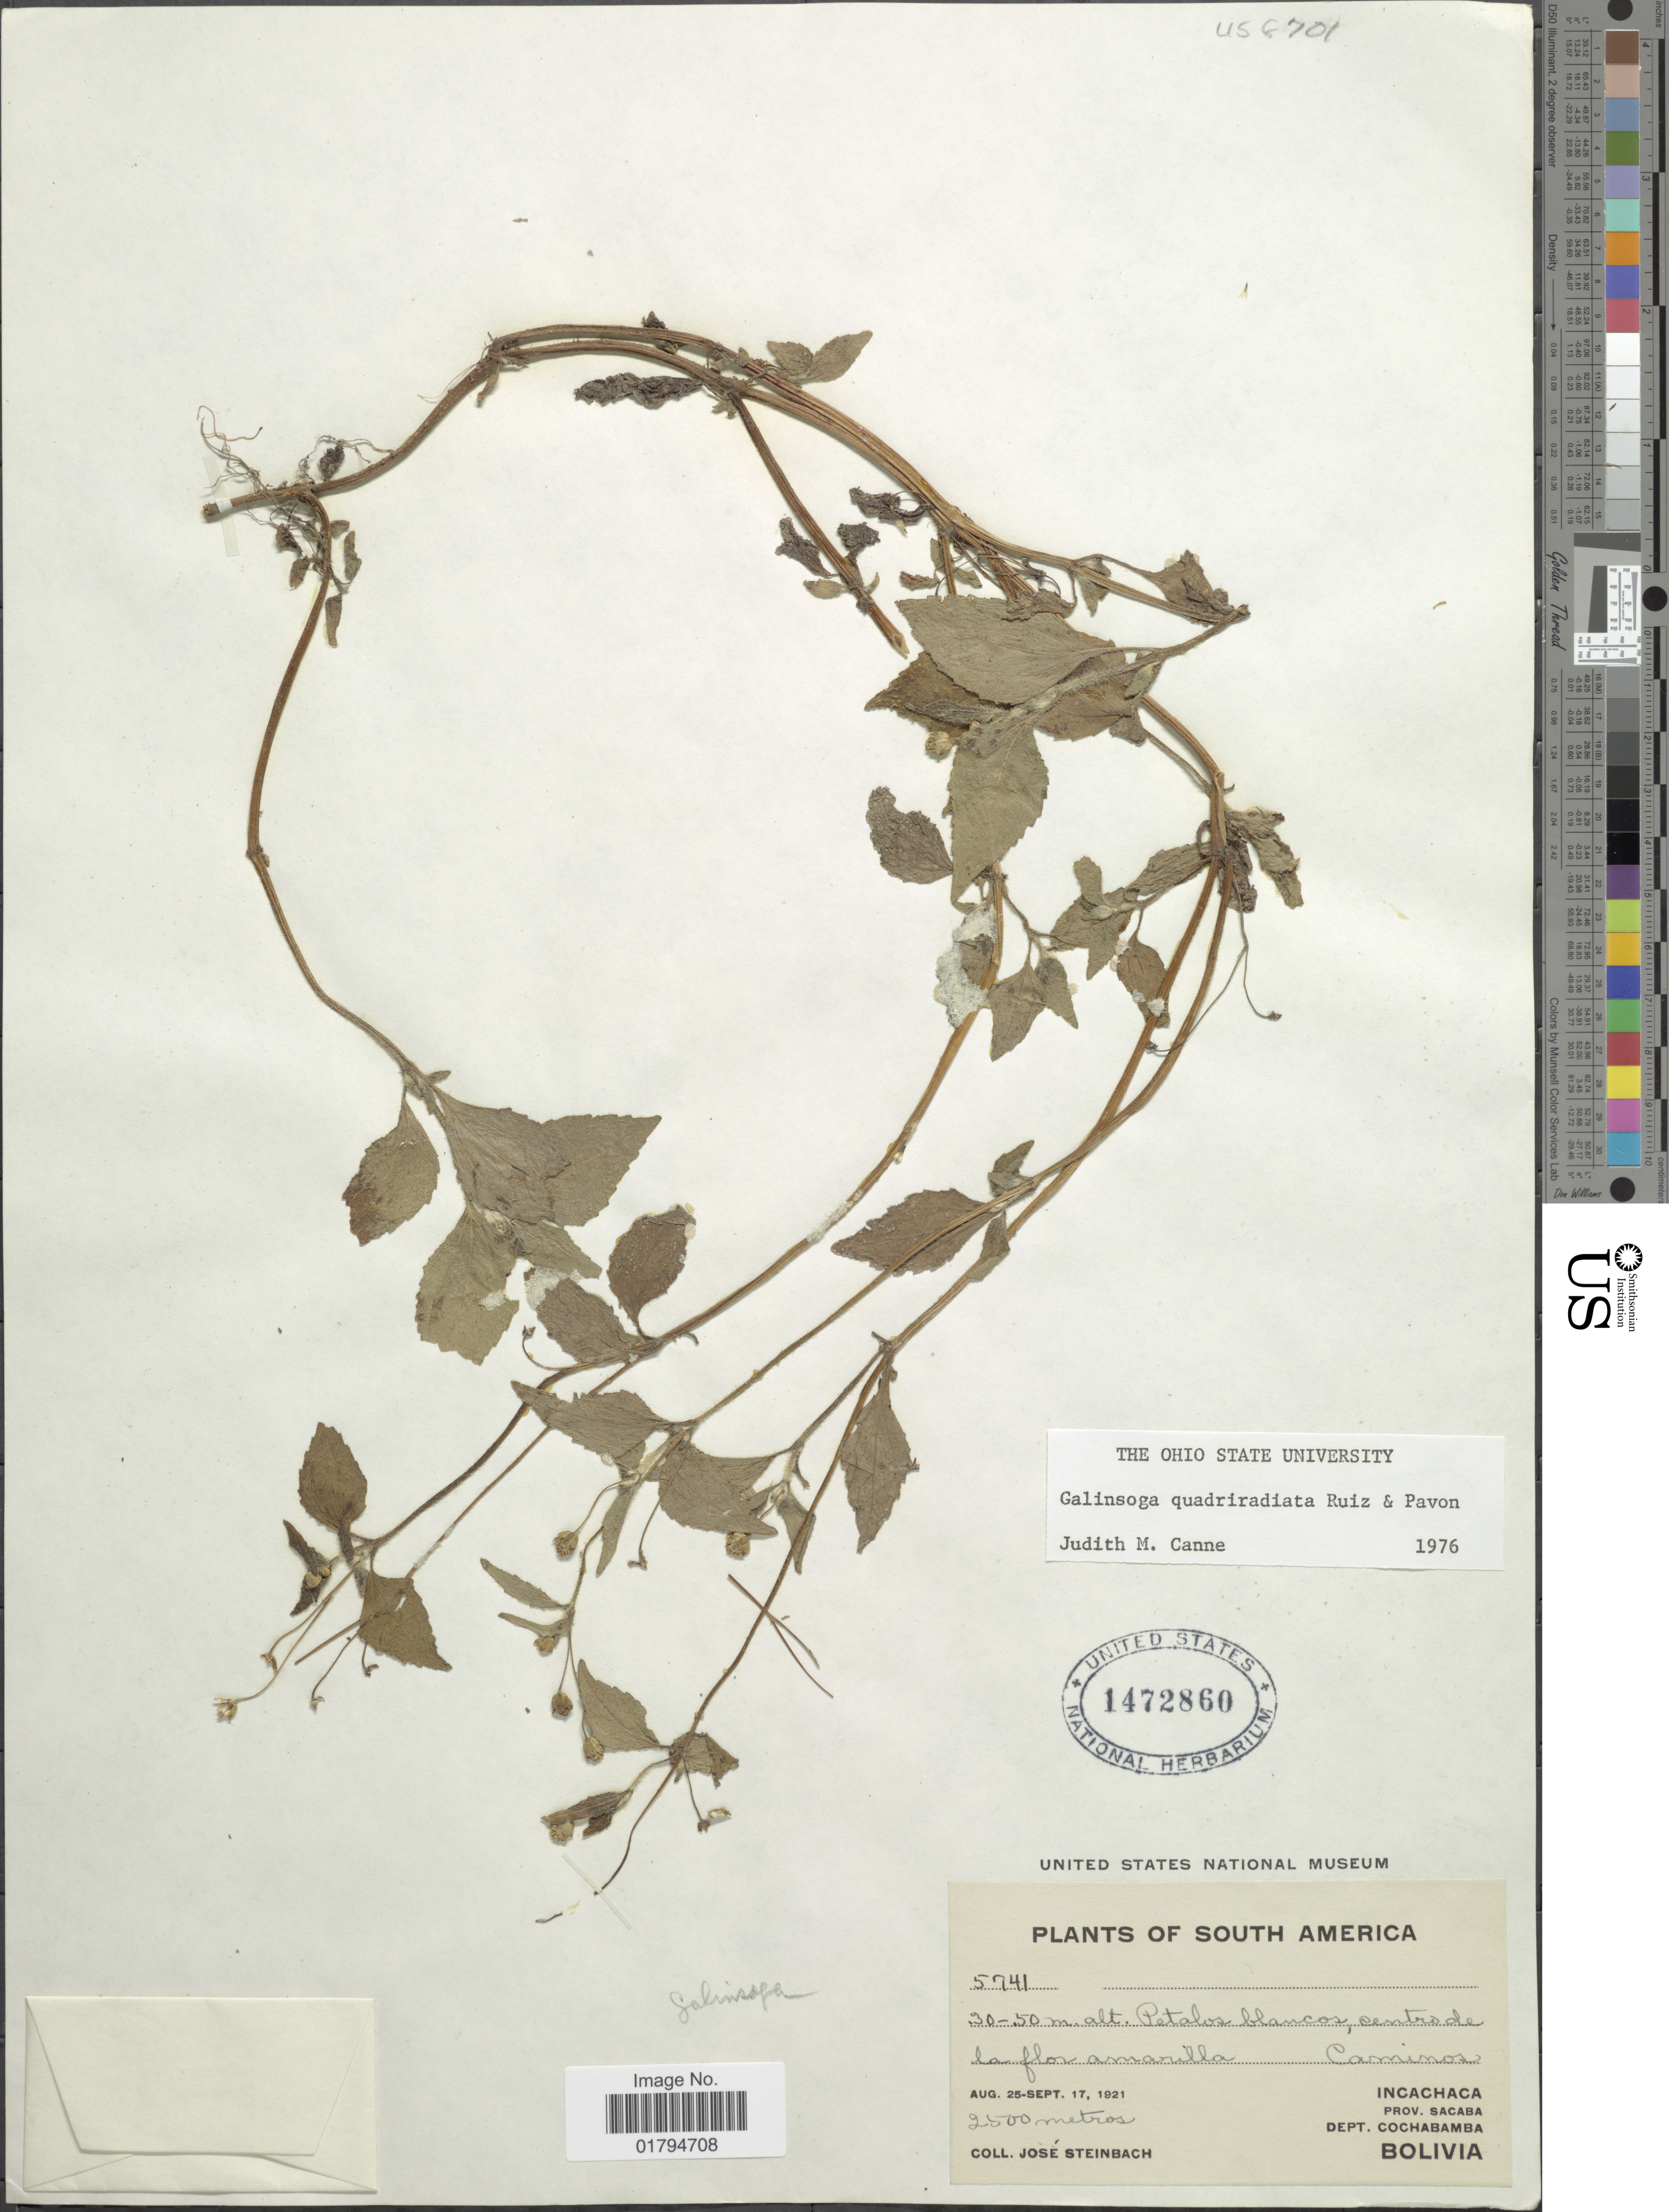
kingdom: Plantae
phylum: Tracheophyta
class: Magnoliopsida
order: Asterales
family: Asteraceae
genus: Galinsoga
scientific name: Galinsoga quadriradiata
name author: Ruiz & Pav.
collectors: J. Steinbach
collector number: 5741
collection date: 1921-08-25/1921-09-17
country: Bolivia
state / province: Cochabamba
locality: Incachaca, Prov. Sacaba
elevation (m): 2500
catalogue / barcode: US 1472860